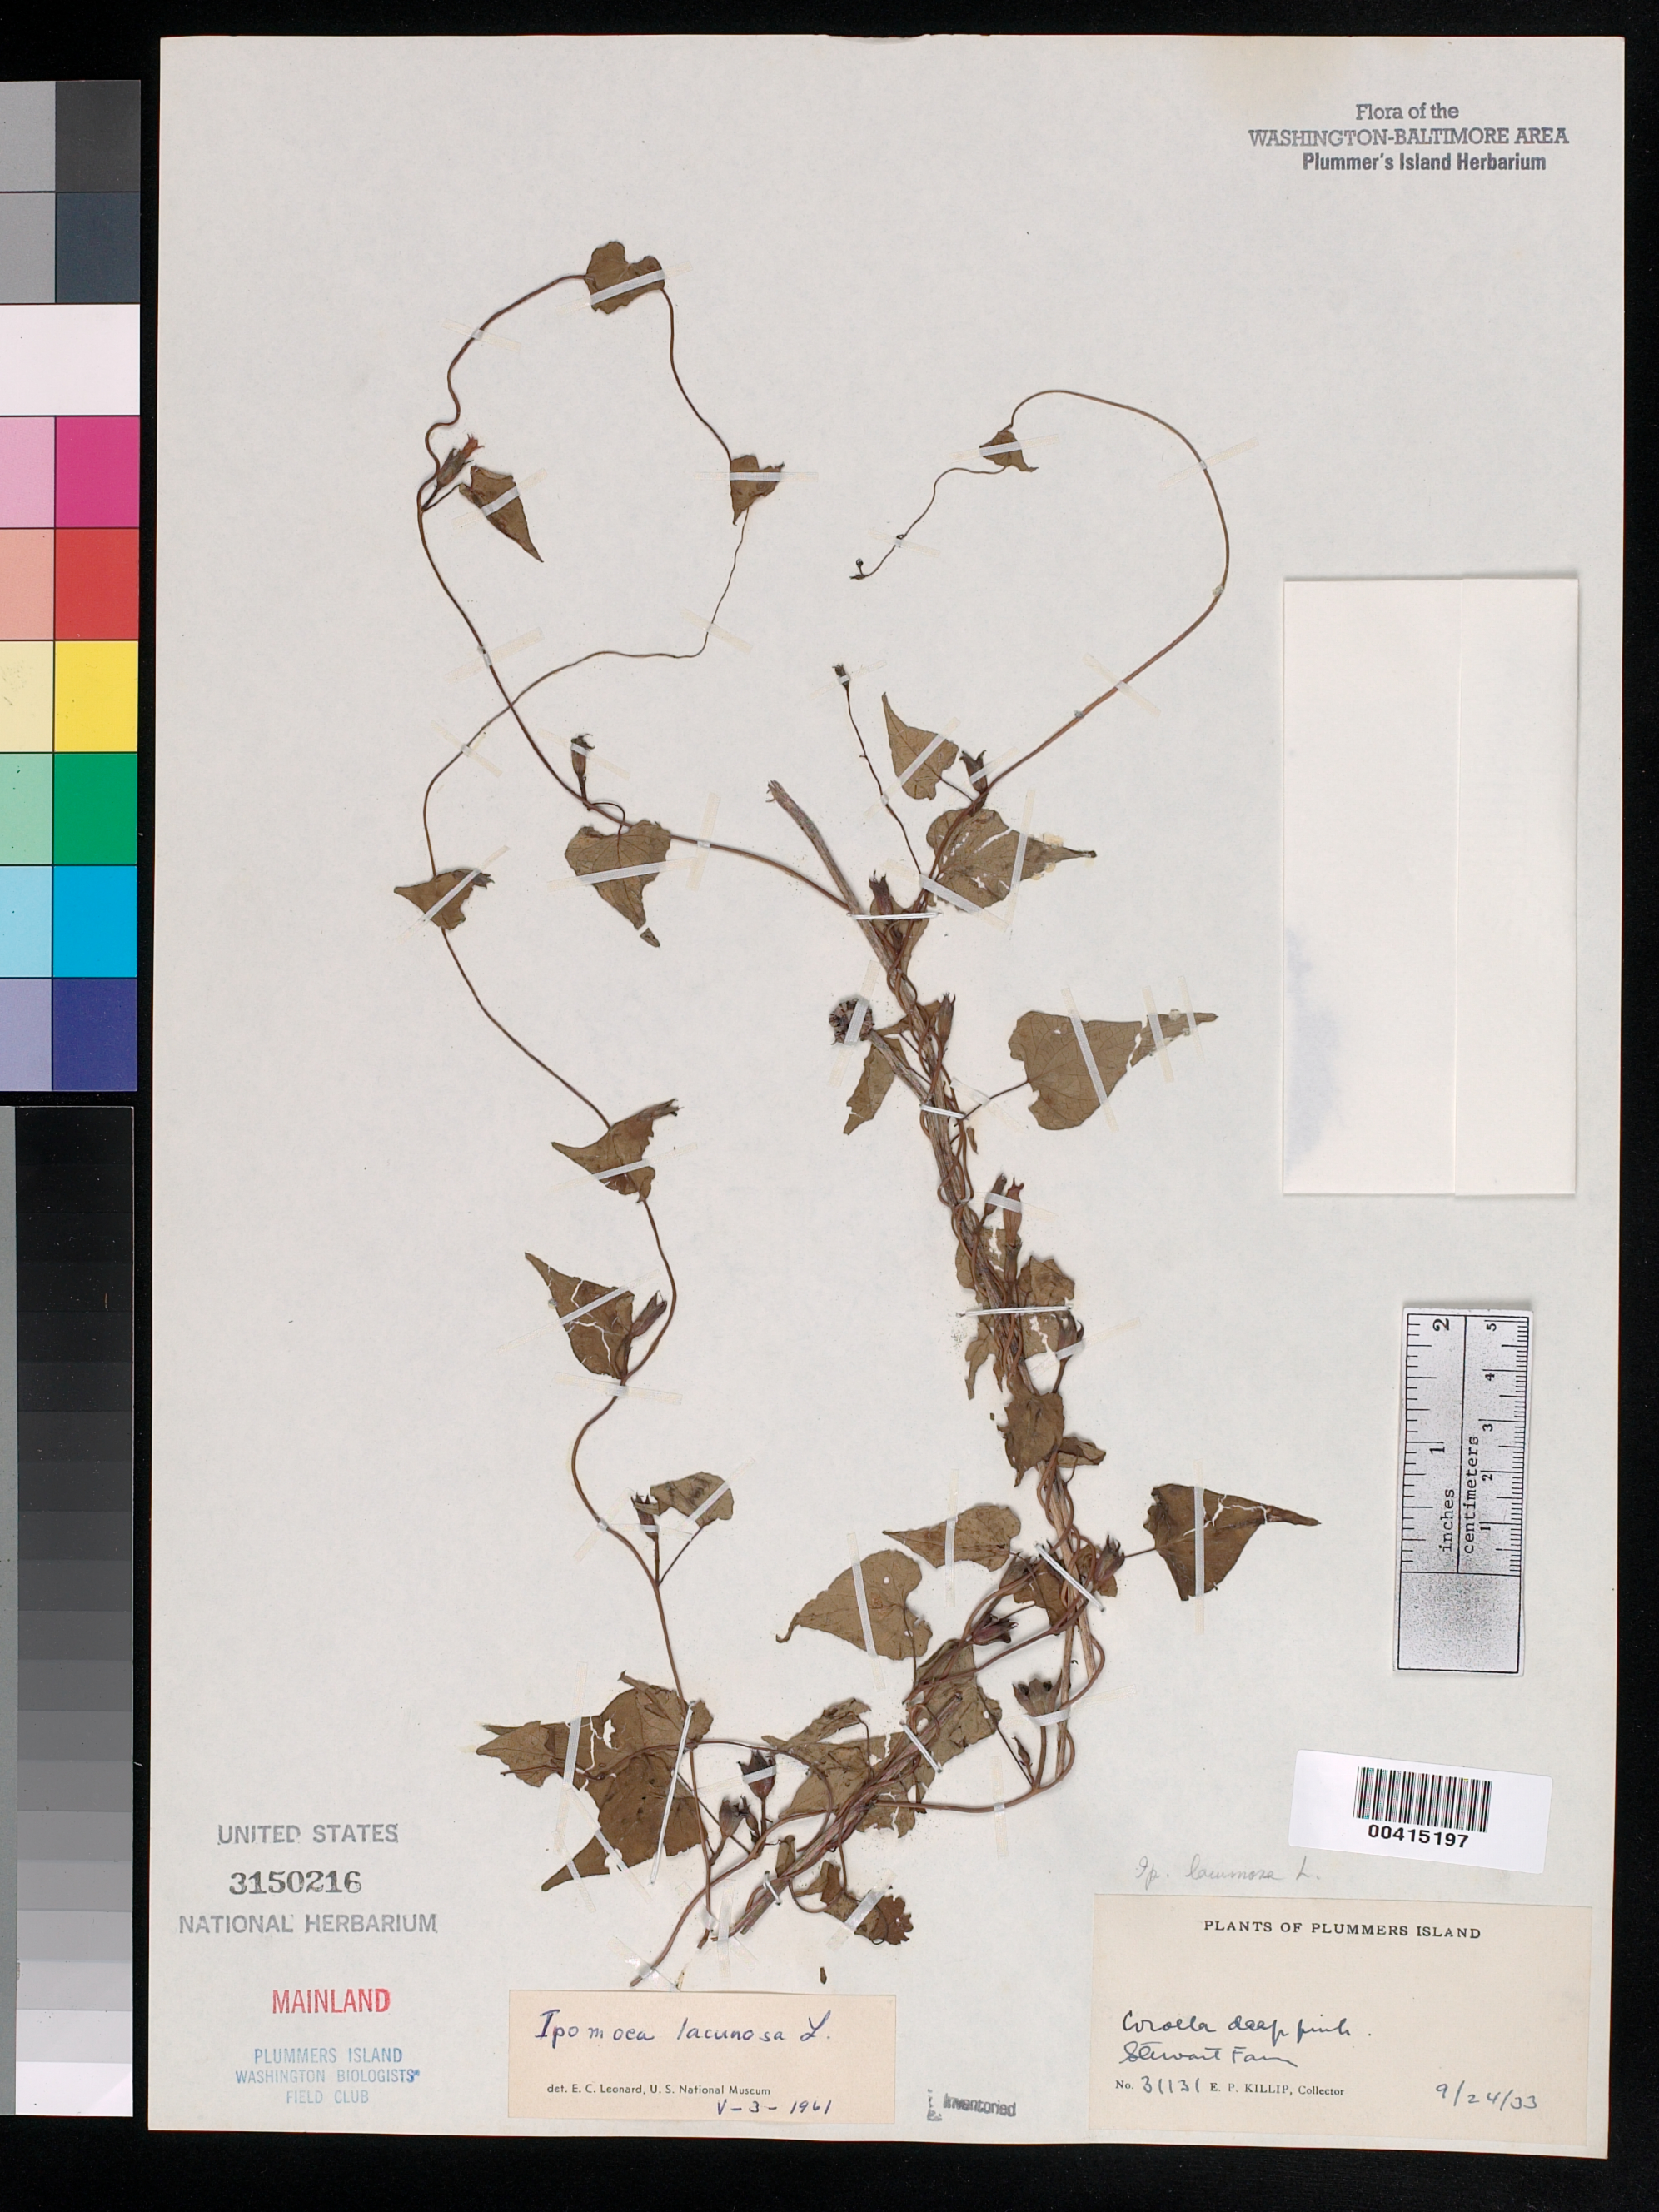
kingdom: Plantae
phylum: Tracheophyta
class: Magnoliopsida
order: Solanales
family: Convolvulaceae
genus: Ipomoea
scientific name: Ipomoea lacunosa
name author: L.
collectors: E. P. Killip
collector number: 31131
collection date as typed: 24 Sep 1933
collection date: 1933-09-24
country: United States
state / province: Maryland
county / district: Montgomery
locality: Plummer's Island; mainland, Stewart Farm C. & O. Canal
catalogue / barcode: US 3150216